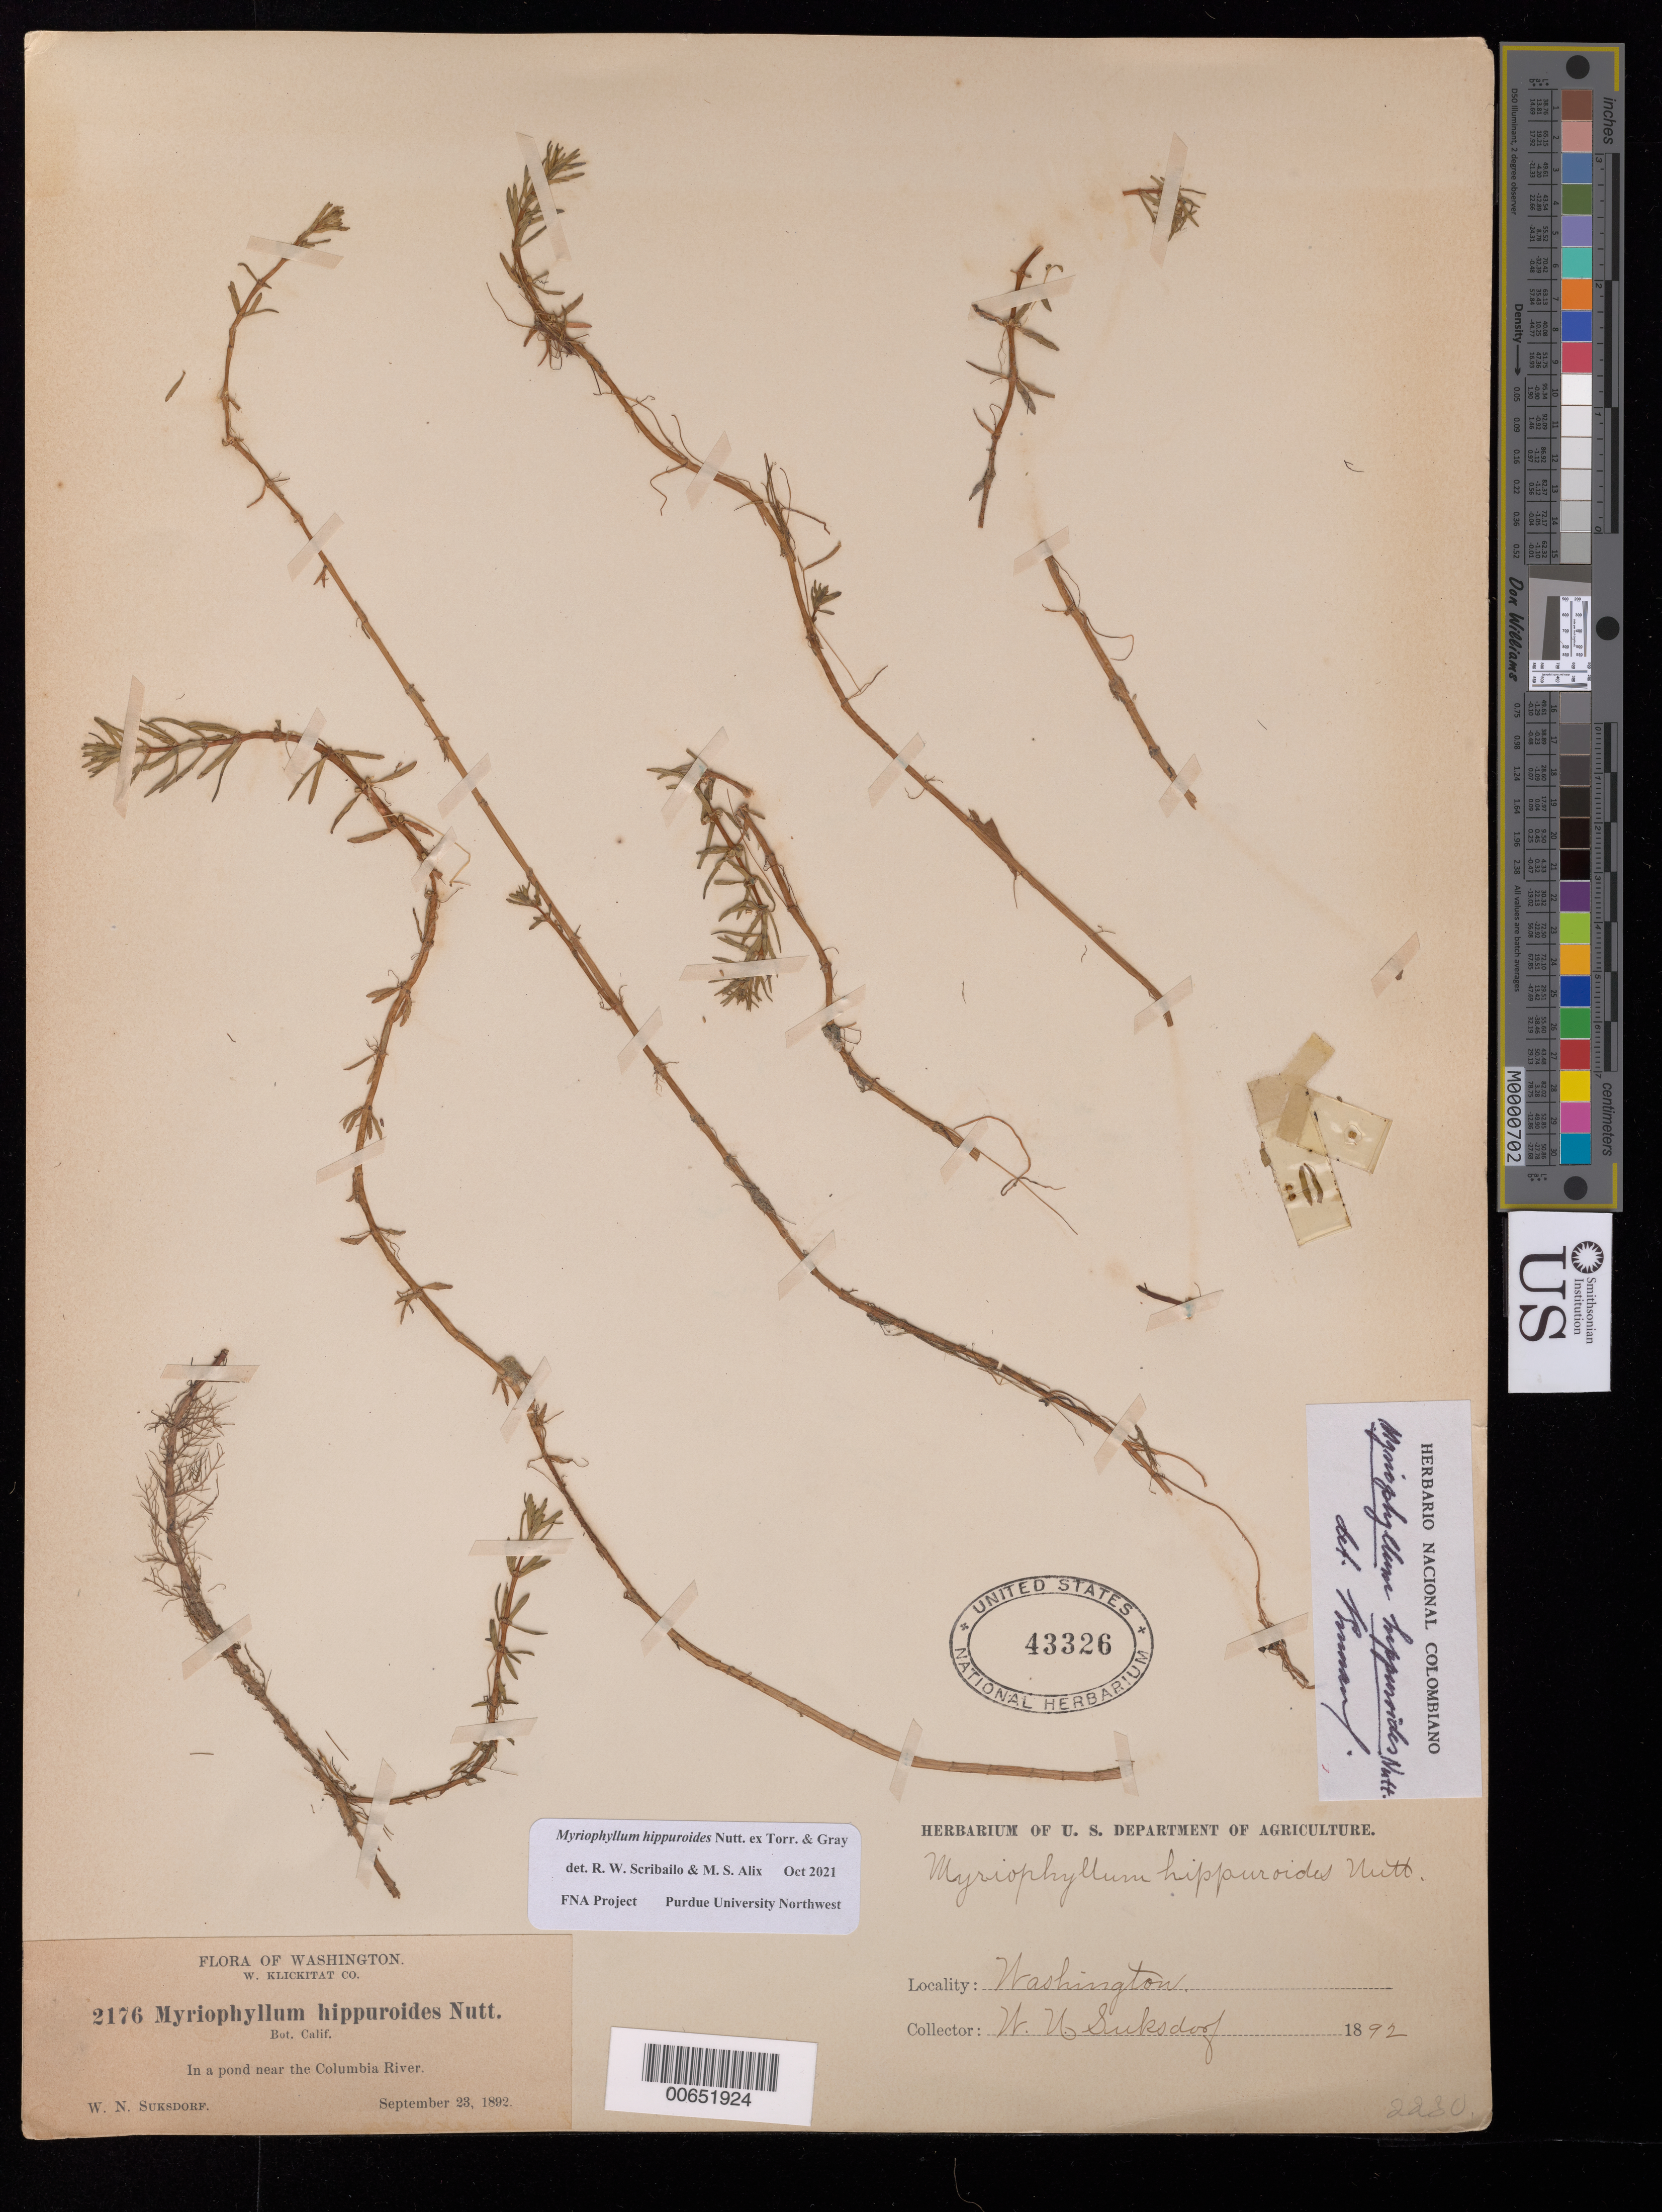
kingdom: Plantae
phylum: Tracheophyta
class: Magnoliopsida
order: Saxifragales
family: Haloragaceae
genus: Myriophyllum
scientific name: Myriophyllum hippuroides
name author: Nutt.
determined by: Scribailo, R. W.; Alix, M. S.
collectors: W. N. Suksdorf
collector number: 2176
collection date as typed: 23 Sep 1892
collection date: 1892-09-23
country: United States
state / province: Washington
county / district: Klickitat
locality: Near Columbia River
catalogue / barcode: US 43326